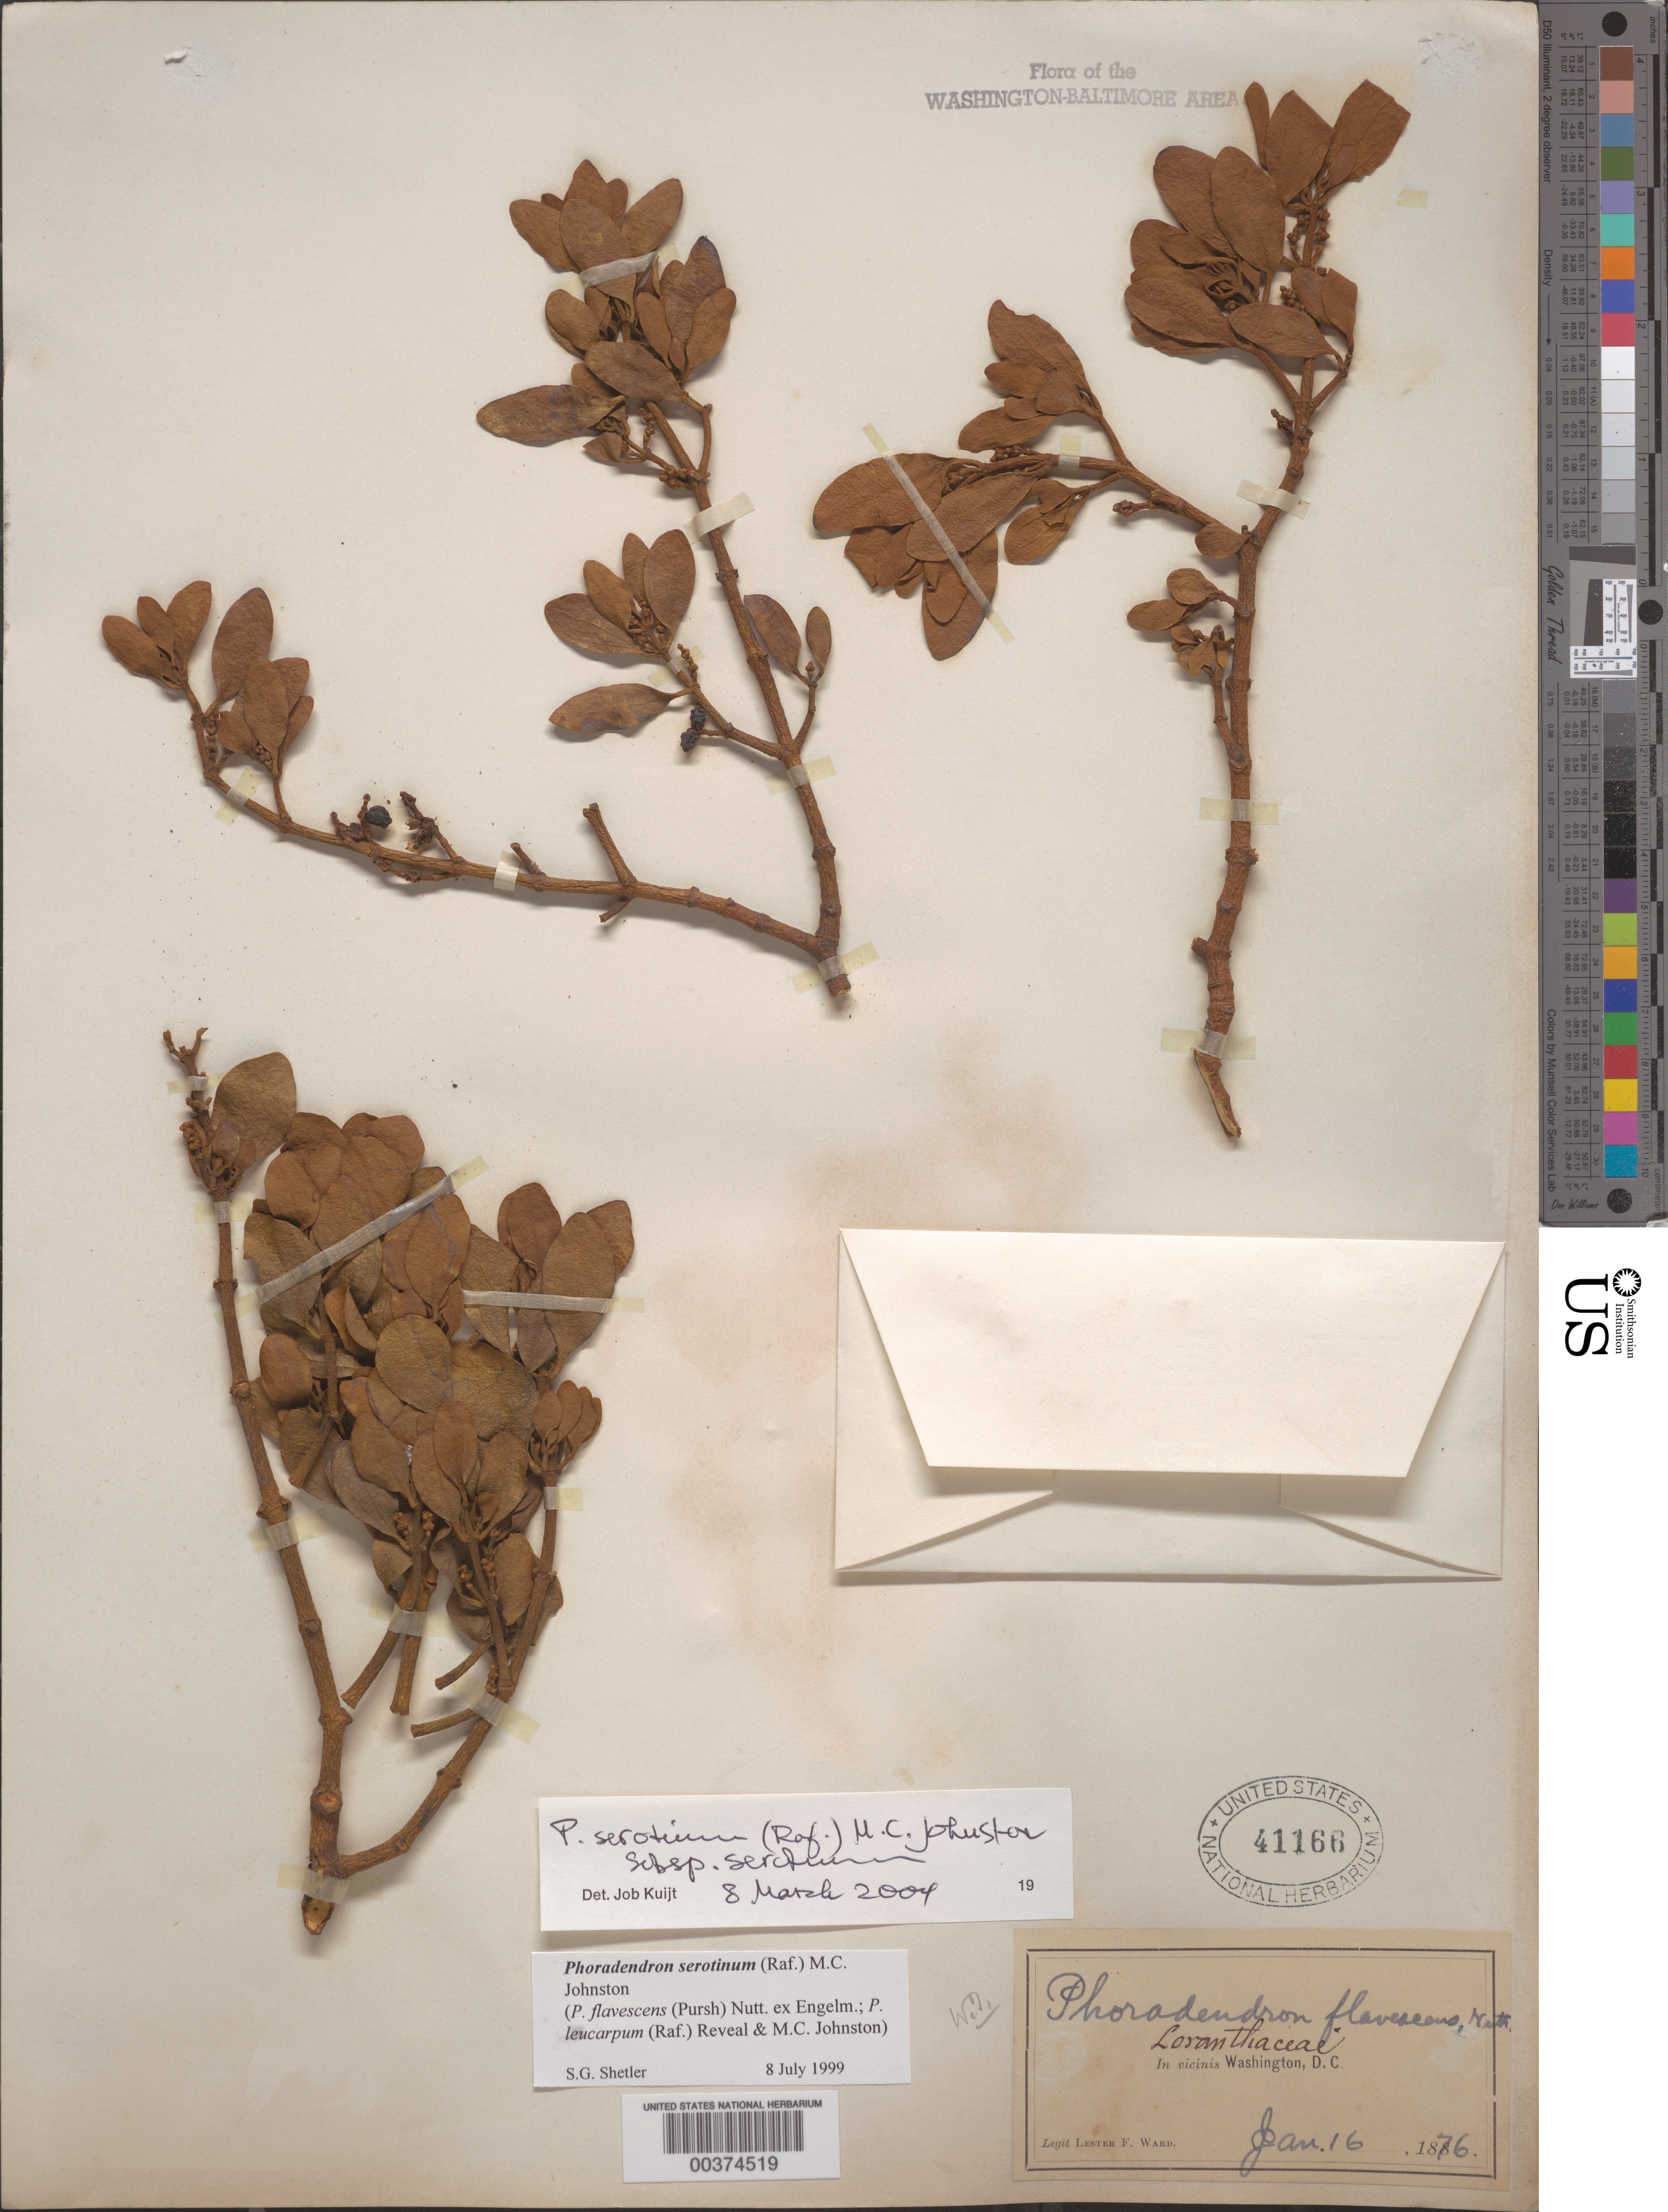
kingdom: Plantae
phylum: Tracheophyta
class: Magnoliopsida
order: Santalales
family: Viscaceae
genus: Phoradendron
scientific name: Phoradendron serotinum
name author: (Raf.) M.C. Johnst.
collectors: L. F. Ward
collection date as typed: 16 Jan 1876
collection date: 1876-01-16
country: United States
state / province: District of Columbia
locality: DC vicinity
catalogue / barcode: US 41166